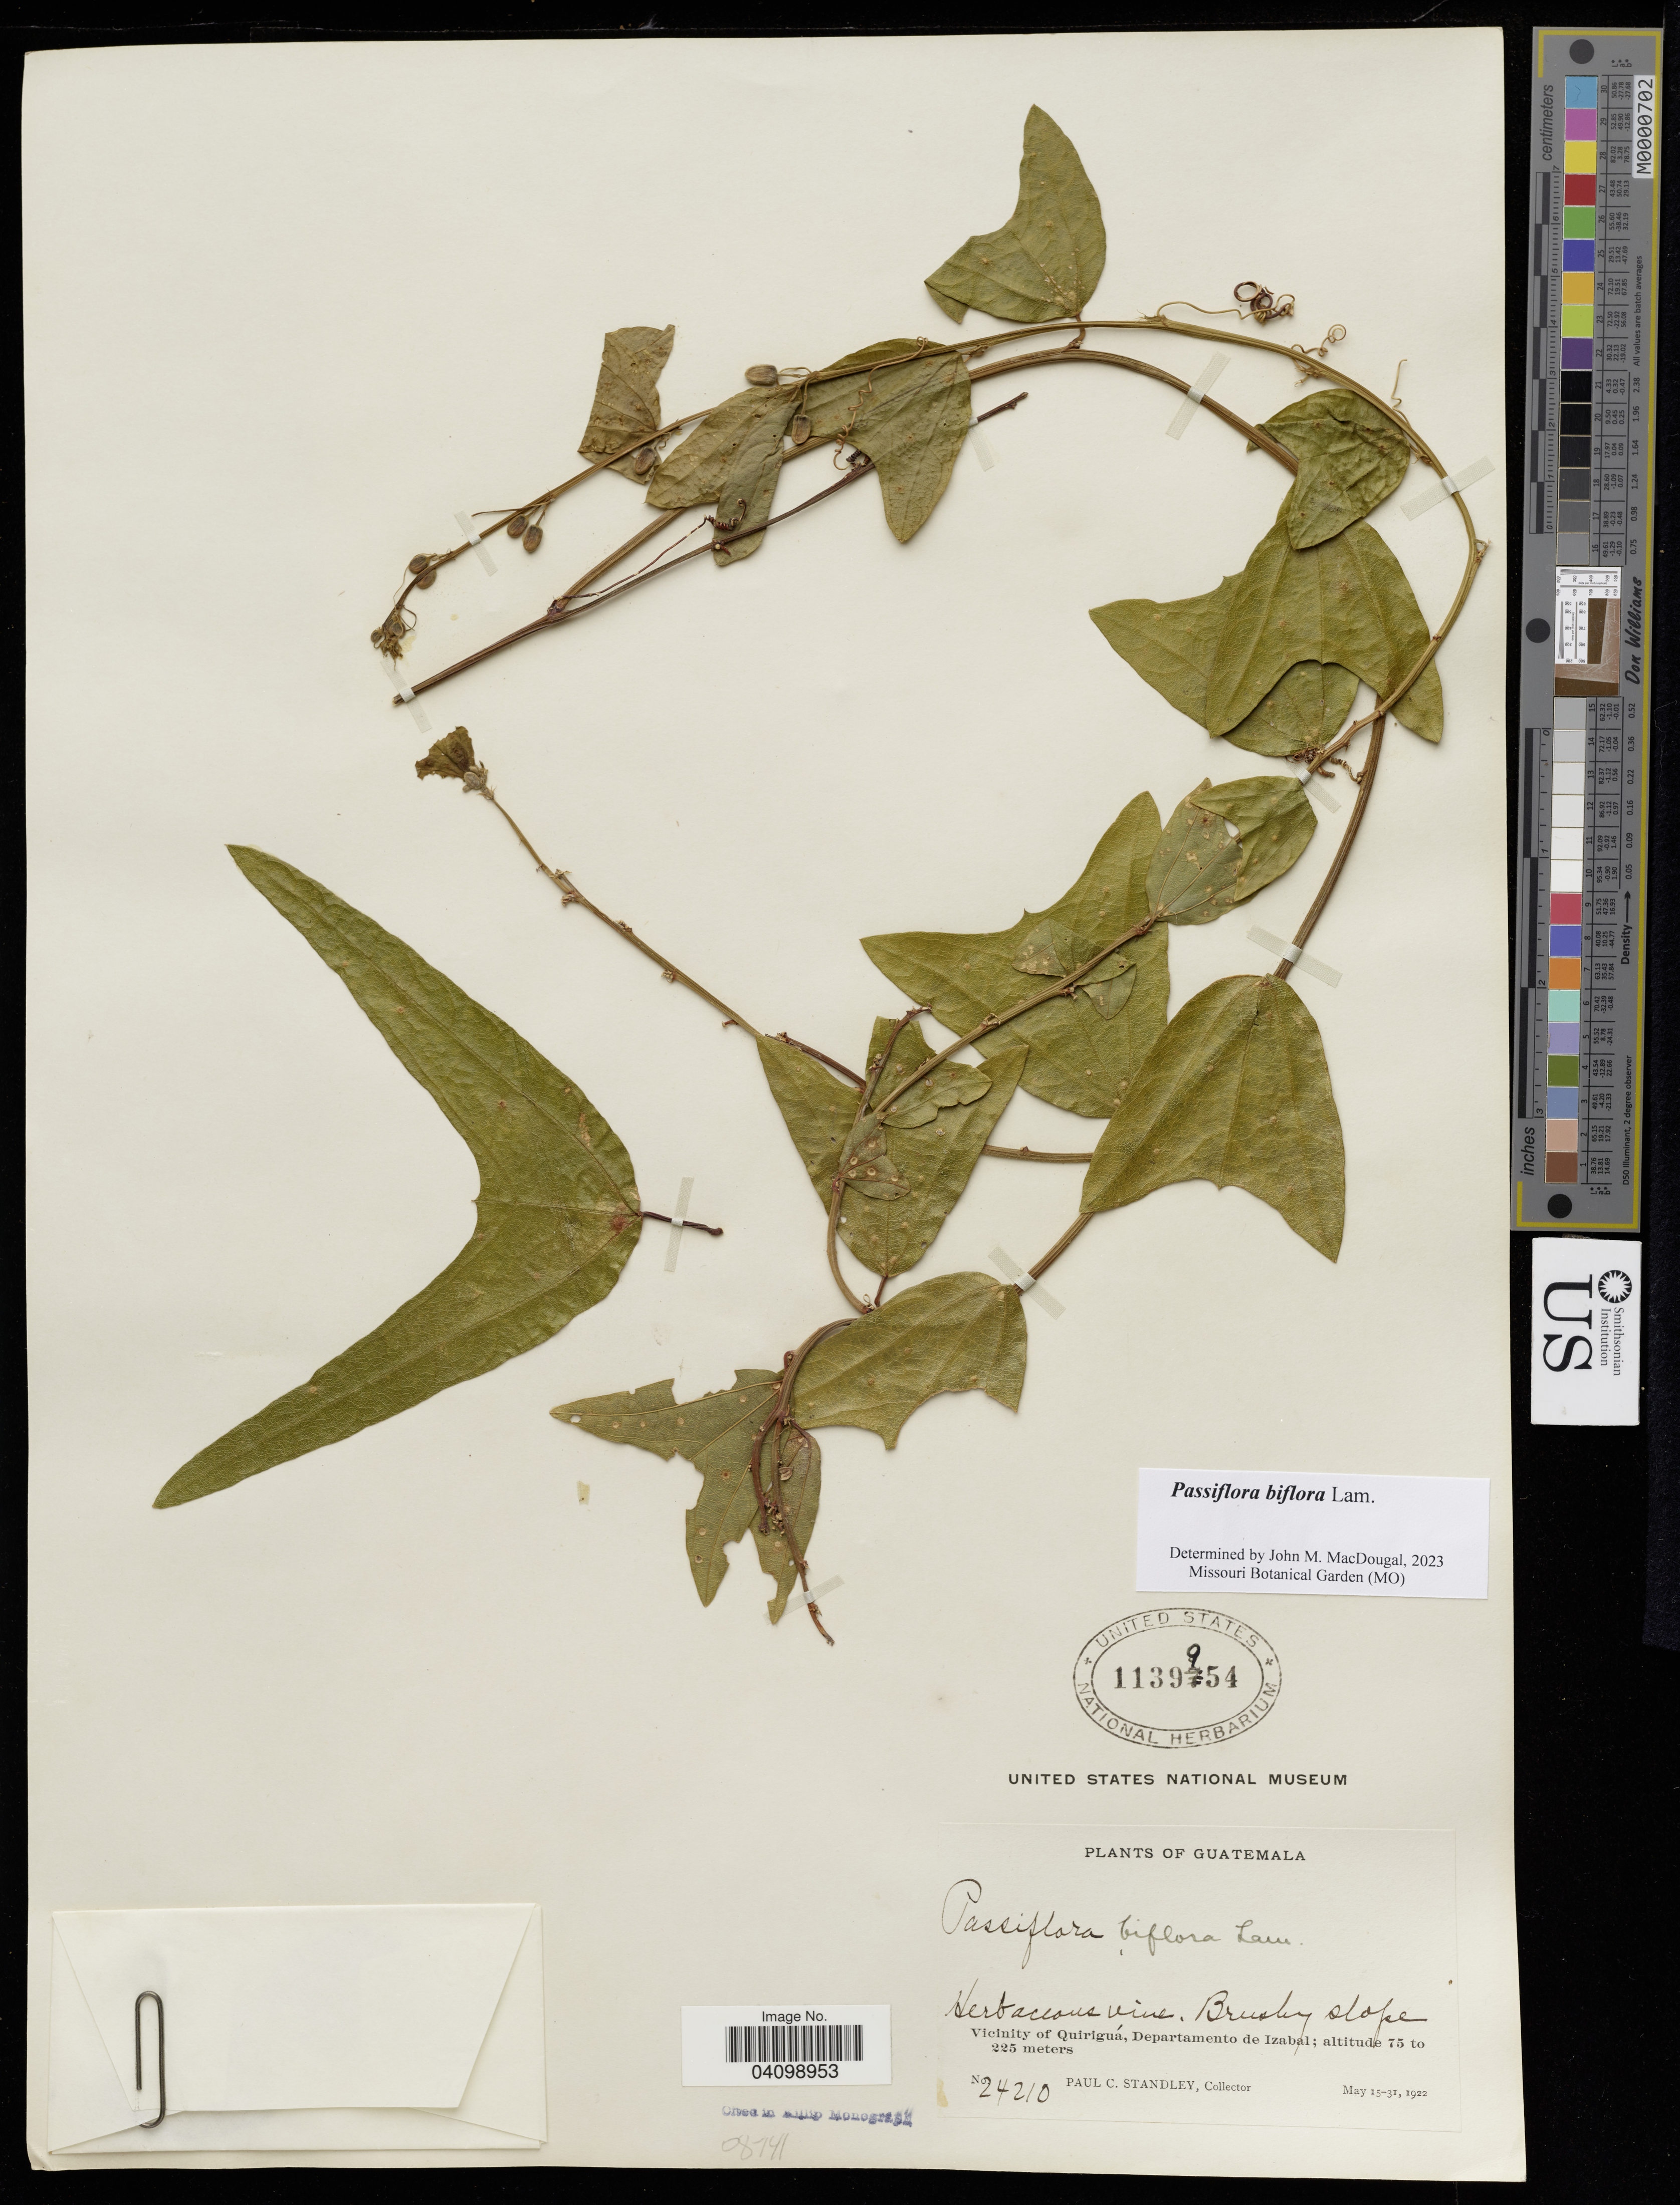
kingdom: Plantae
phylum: Tracheophyta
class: Magnoliopsida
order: Malpighiales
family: Passifloraceae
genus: Passiflora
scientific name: Passiflora biflora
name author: Lam.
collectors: P. C. Standley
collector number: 24210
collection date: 1922-05-15/1922-05-31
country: Guatemala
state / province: Izabal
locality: Vicinity of Quiriguá.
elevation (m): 75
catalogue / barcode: US 1139954